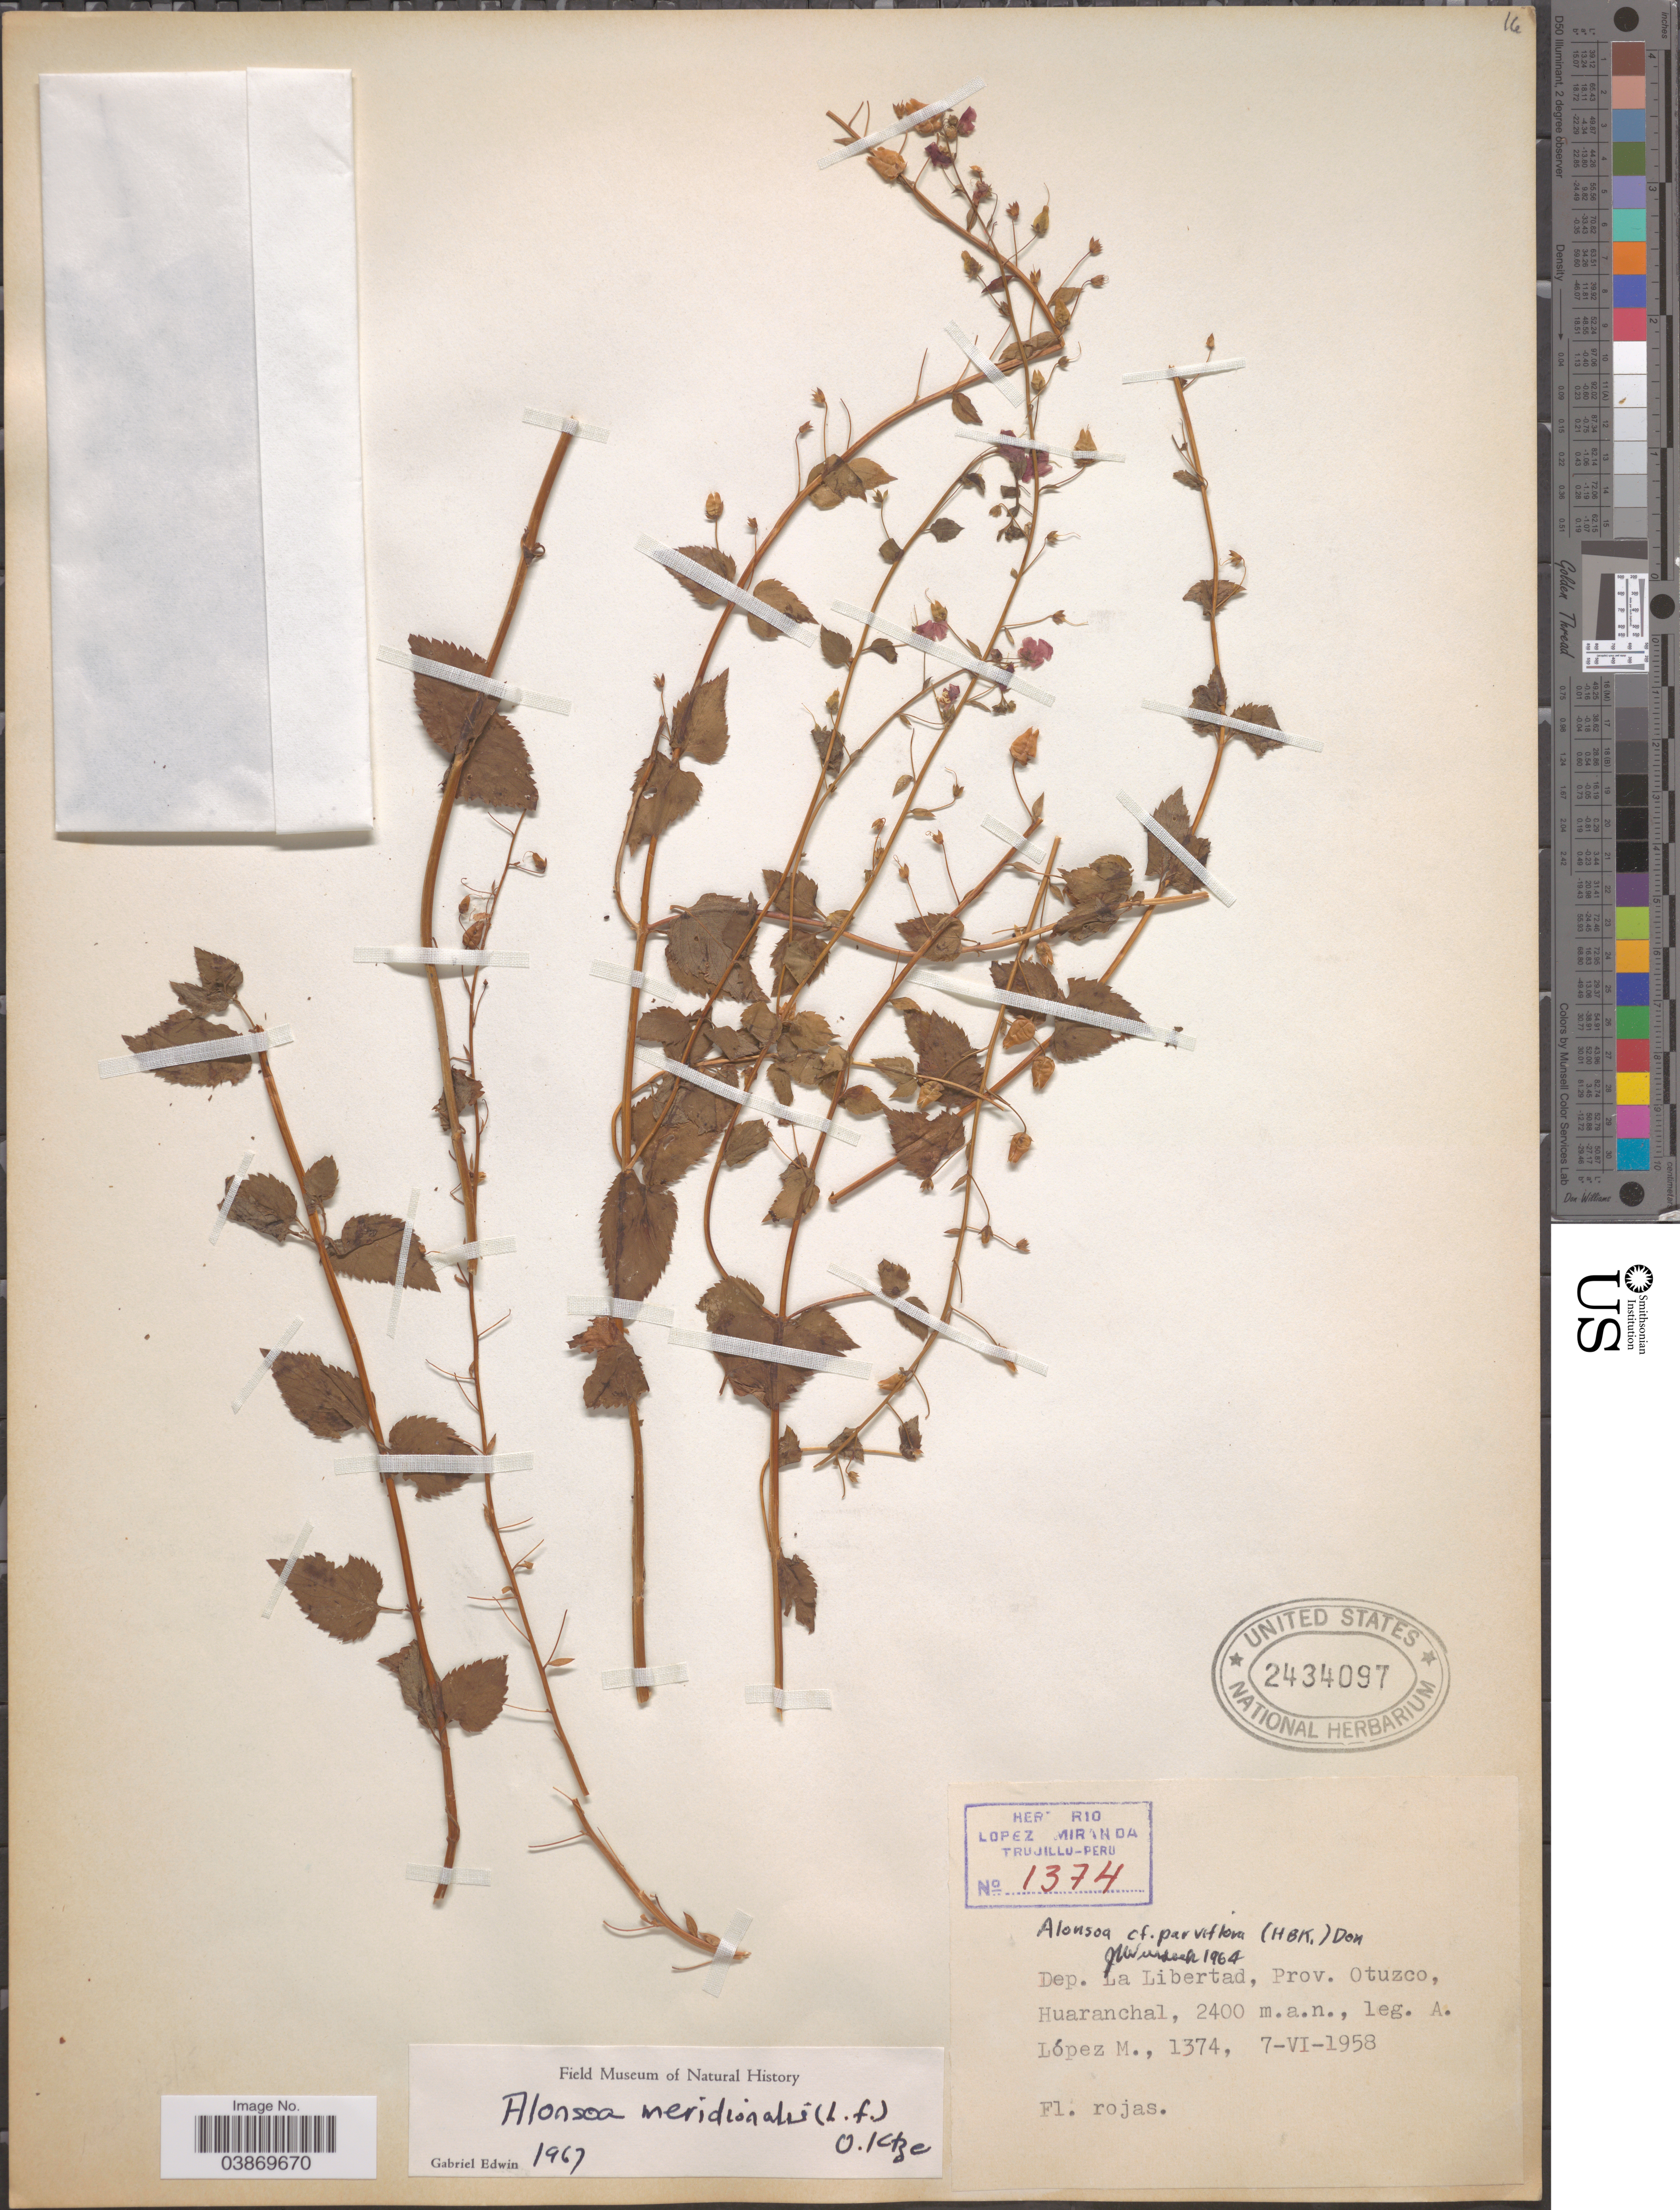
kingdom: Plantae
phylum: Tracheophyta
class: Magnoliopsida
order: Lamiales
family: Scrophulariaceae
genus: Alonsoa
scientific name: Alonsoa meridionalis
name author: (L. f.) Kuntze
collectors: A. López M.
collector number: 1374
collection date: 1958-06-07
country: Peru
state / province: La Libertad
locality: Dep. La Libertad, Prov. Otuzco, Huaranchal.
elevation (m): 2400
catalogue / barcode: US 2434097